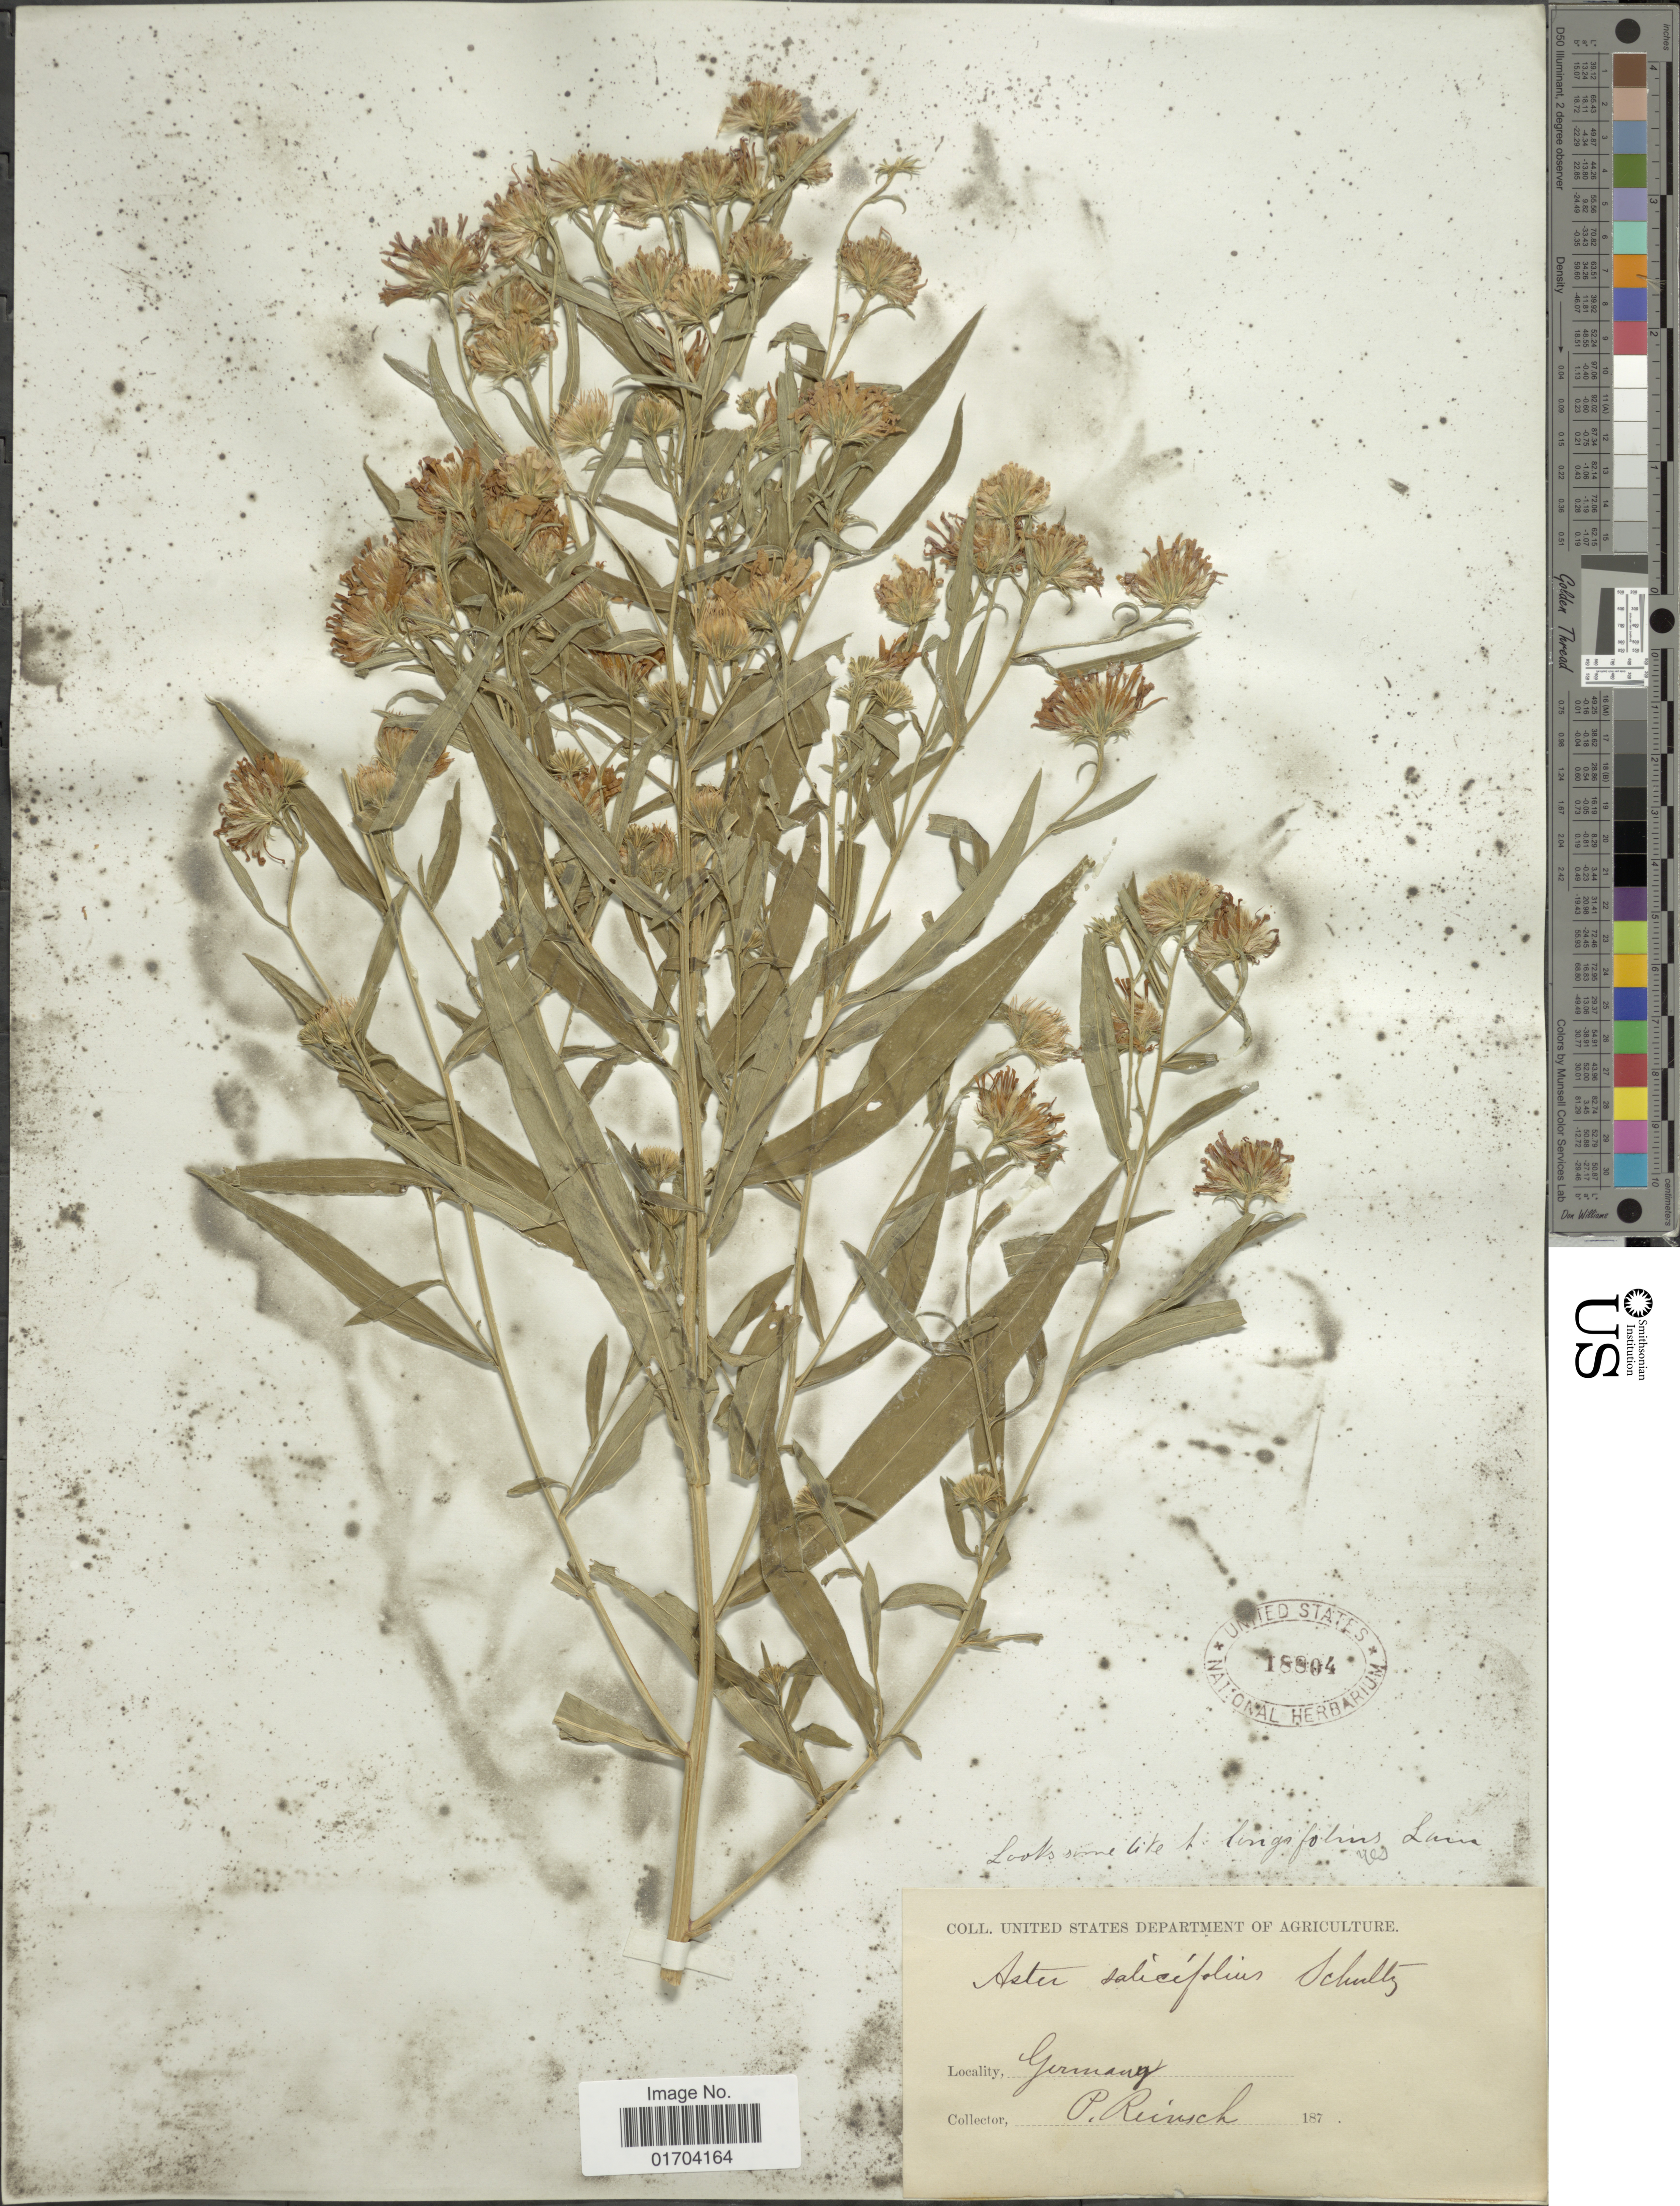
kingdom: Plantae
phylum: Tracheophyta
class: Magnoliopsida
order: Asterales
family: Asteraceae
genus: Symphyotrichum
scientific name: Symphyotrichum sp.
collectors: P. Runsch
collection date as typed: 187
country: Germany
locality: Gunnong.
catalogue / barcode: US 18804